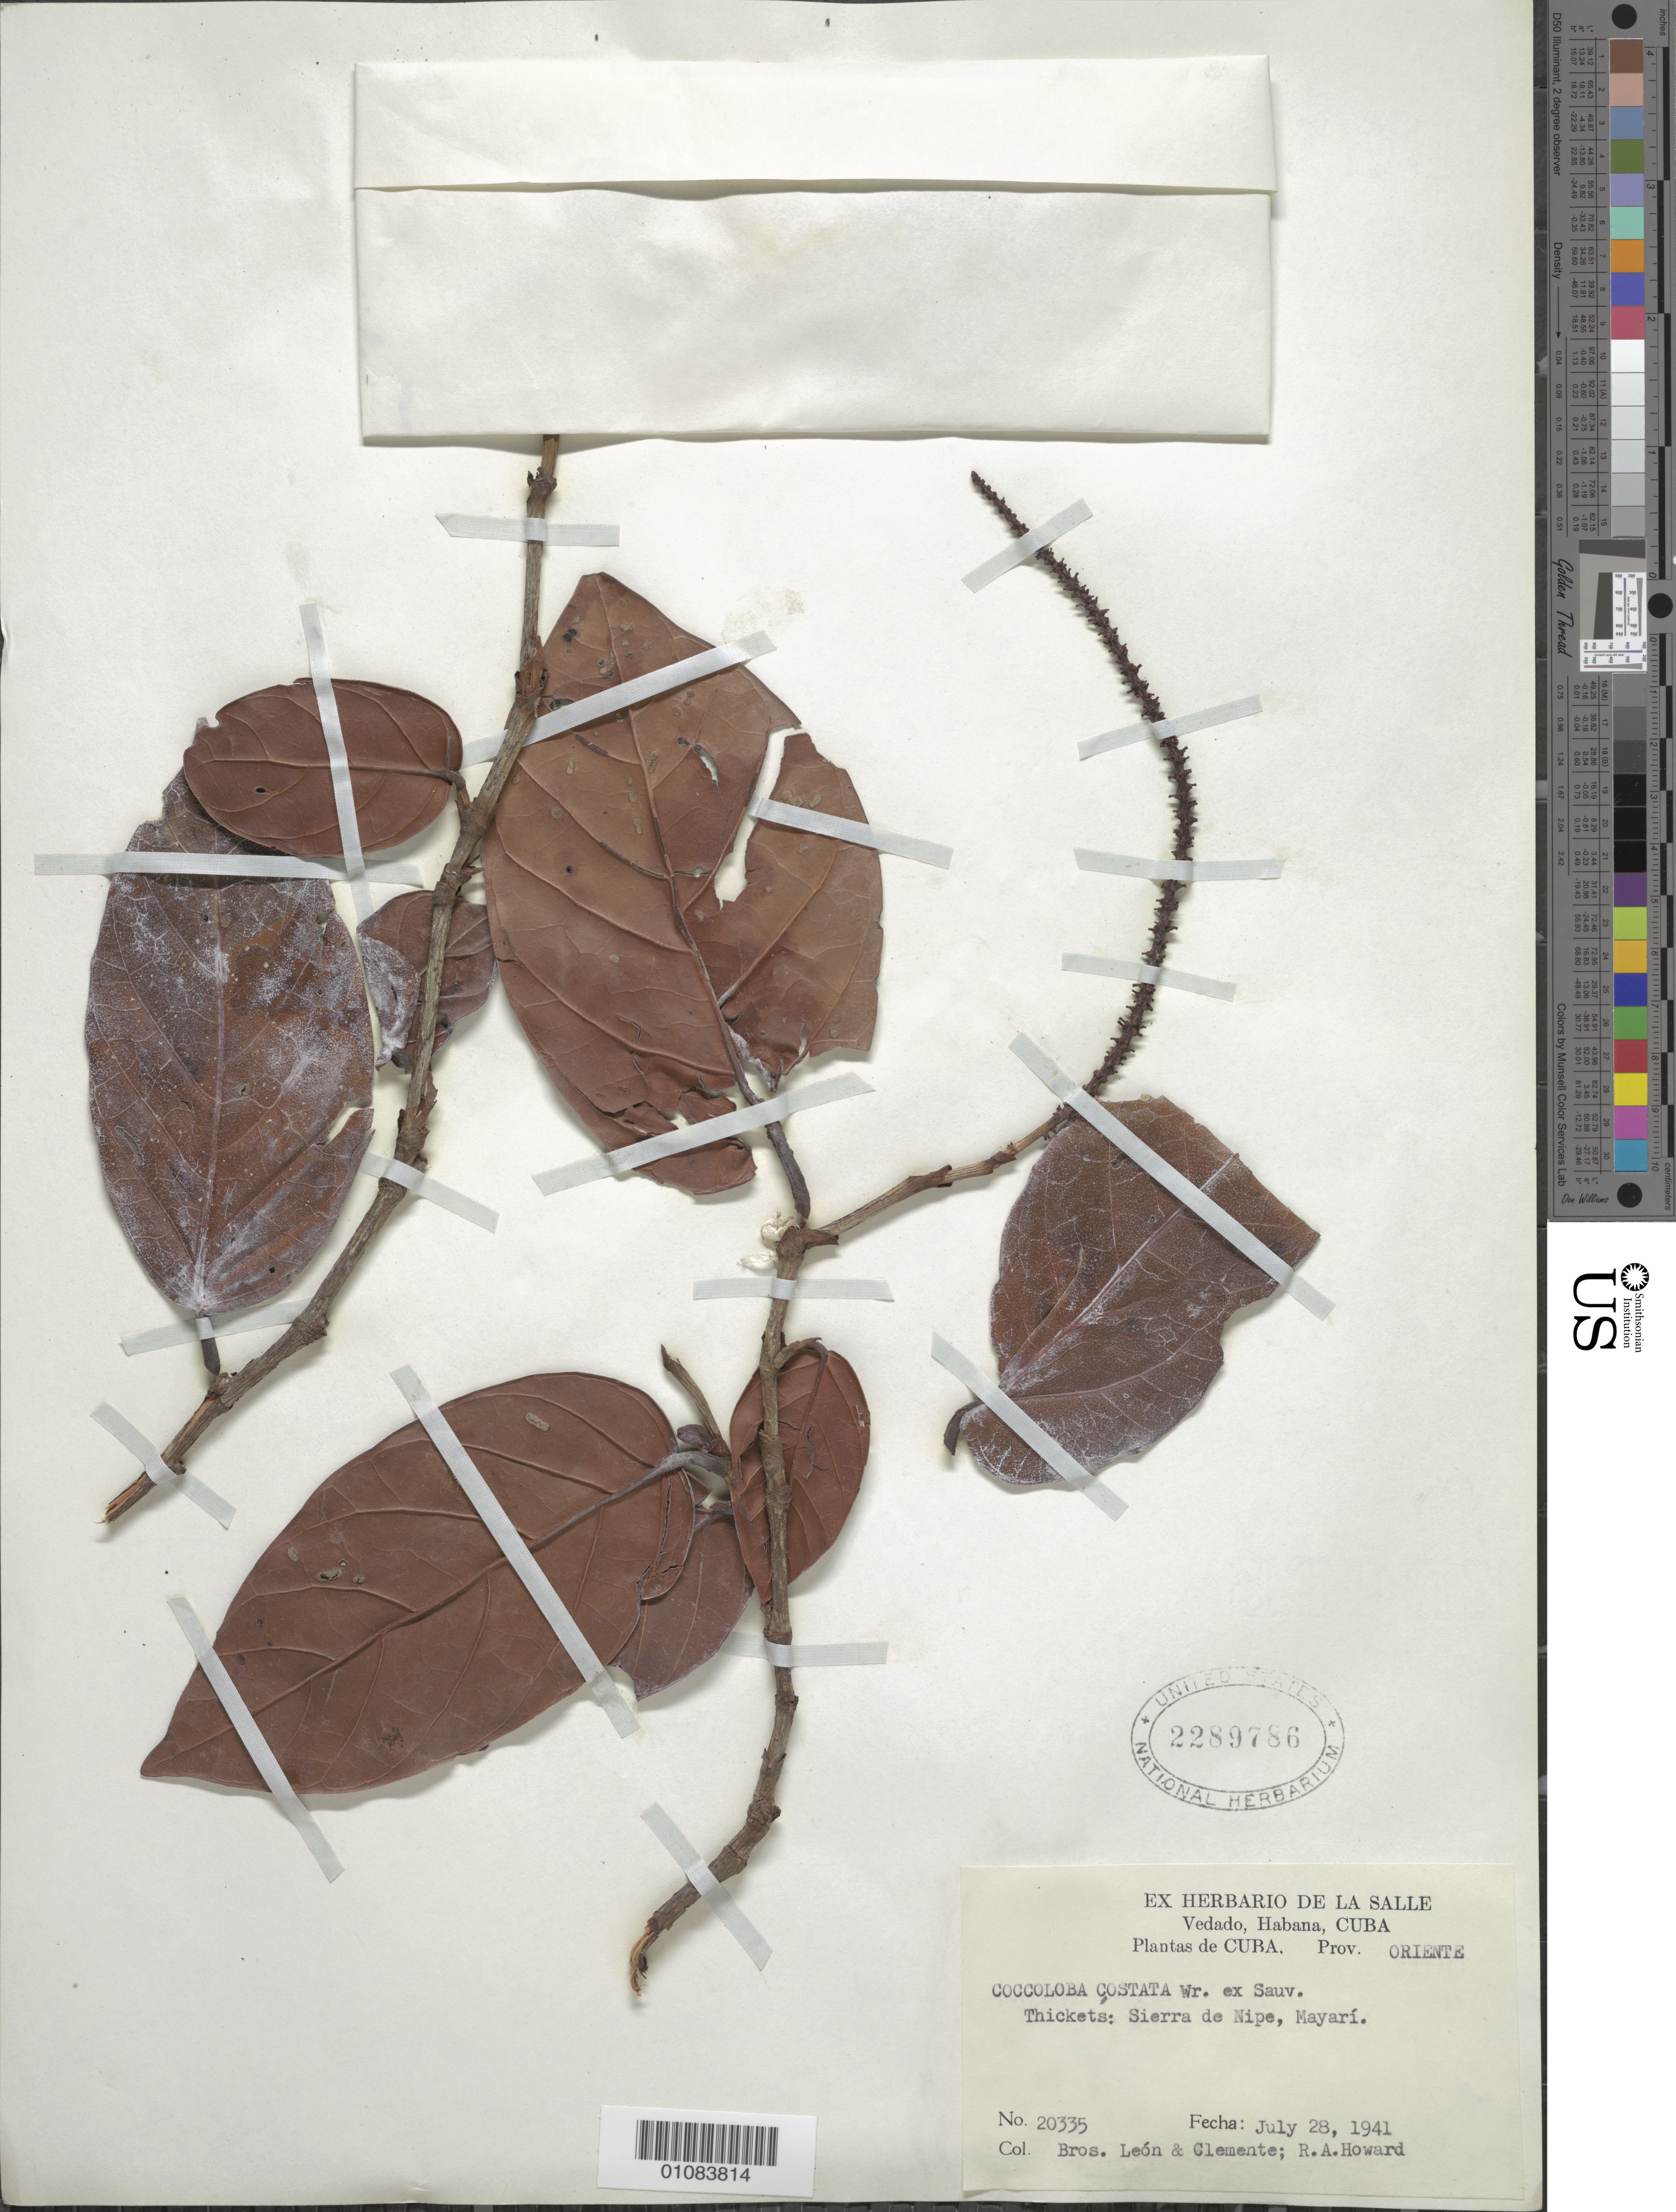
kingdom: Plantae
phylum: Tracheophyta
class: Magnoliopsida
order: Caryophyllales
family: Polygonaceae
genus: Coccoloba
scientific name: Coccoloba costata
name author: C. Wright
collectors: Bro. León, Bro. Clemente & R. A. Howard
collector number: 20335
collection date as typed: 28 Jul 1941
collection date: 1941-07-28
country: Cuba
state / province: Holguín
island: Cuba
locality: Mayari, Sierra de Nipe: thickets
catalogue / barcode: US 2289786